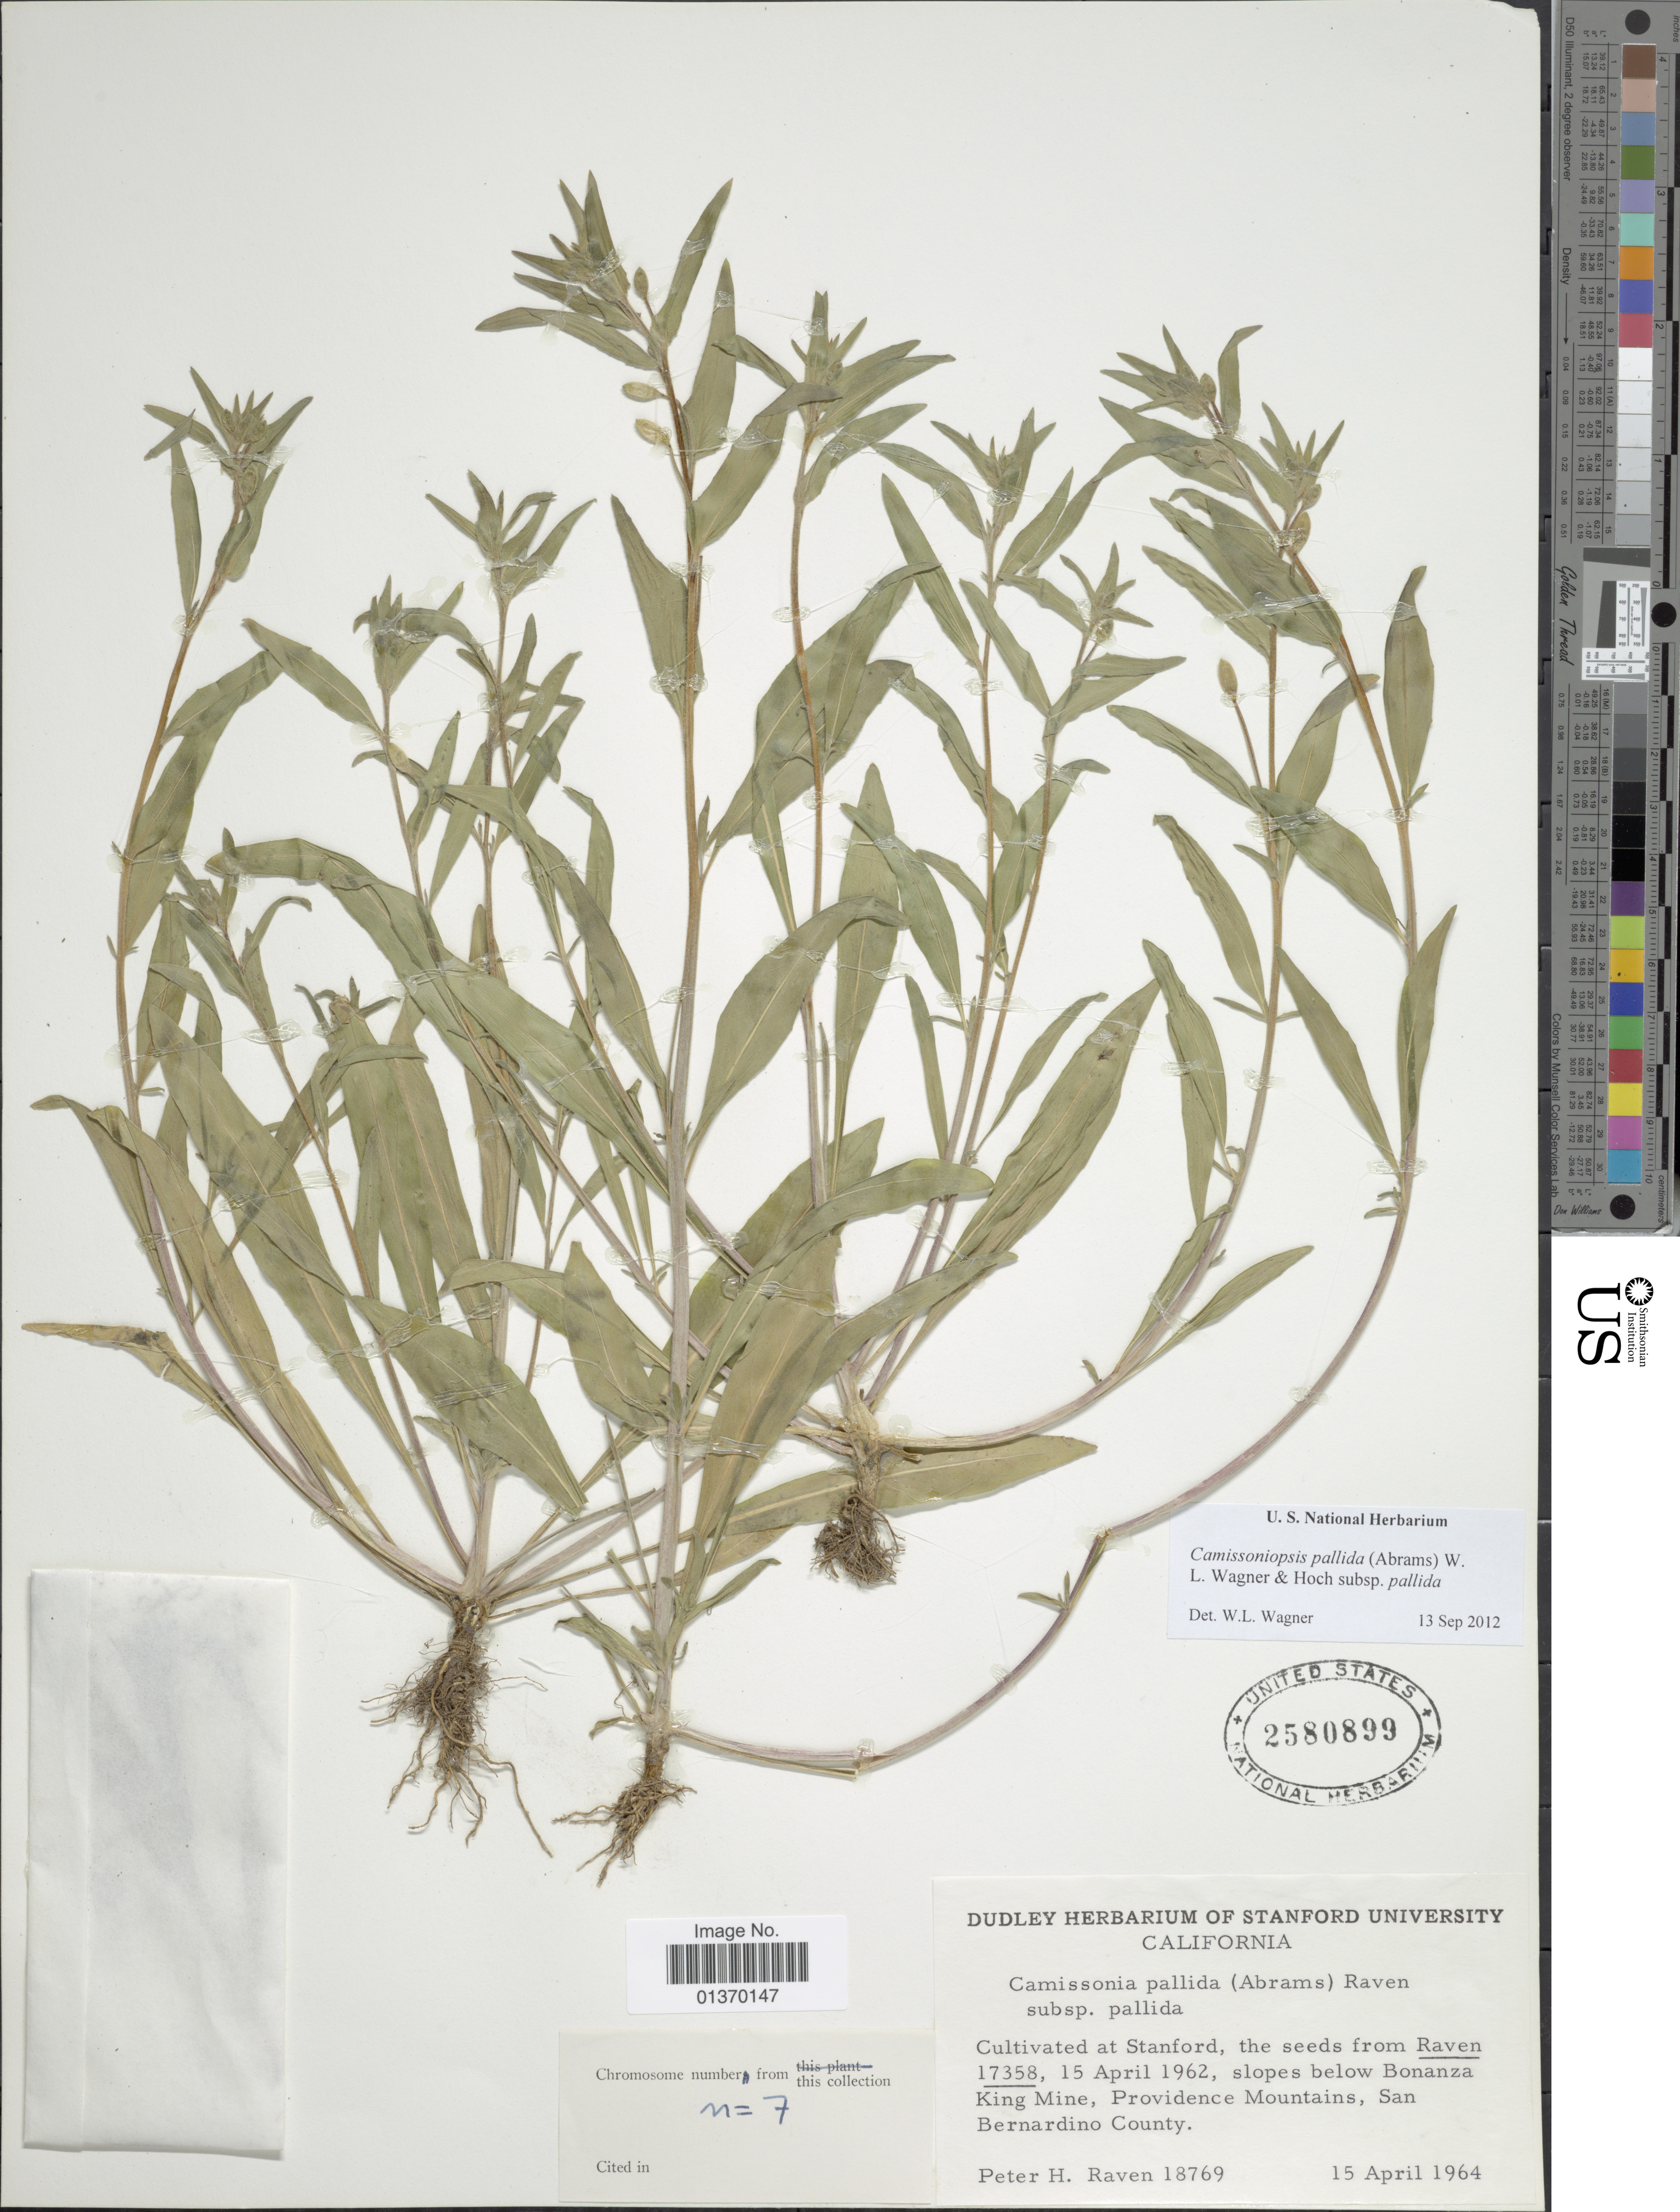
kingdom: Plantae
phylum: Tracheophyta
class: Magnoliopsida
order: Myrtales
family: Onagraceae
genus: Camissoniopsis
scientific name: Camissoniopsis pallida subsp. pallida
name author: (Abrams) W.L. Wagner & Hoch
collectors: P. H. Raven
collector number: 18769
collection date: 1964-04-15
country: United States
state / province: California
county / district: San Bernardino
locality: At Stanford, slopes below Bonanza King Mine, Providence Mountains, San Bernardino County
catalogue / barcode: US 2580899